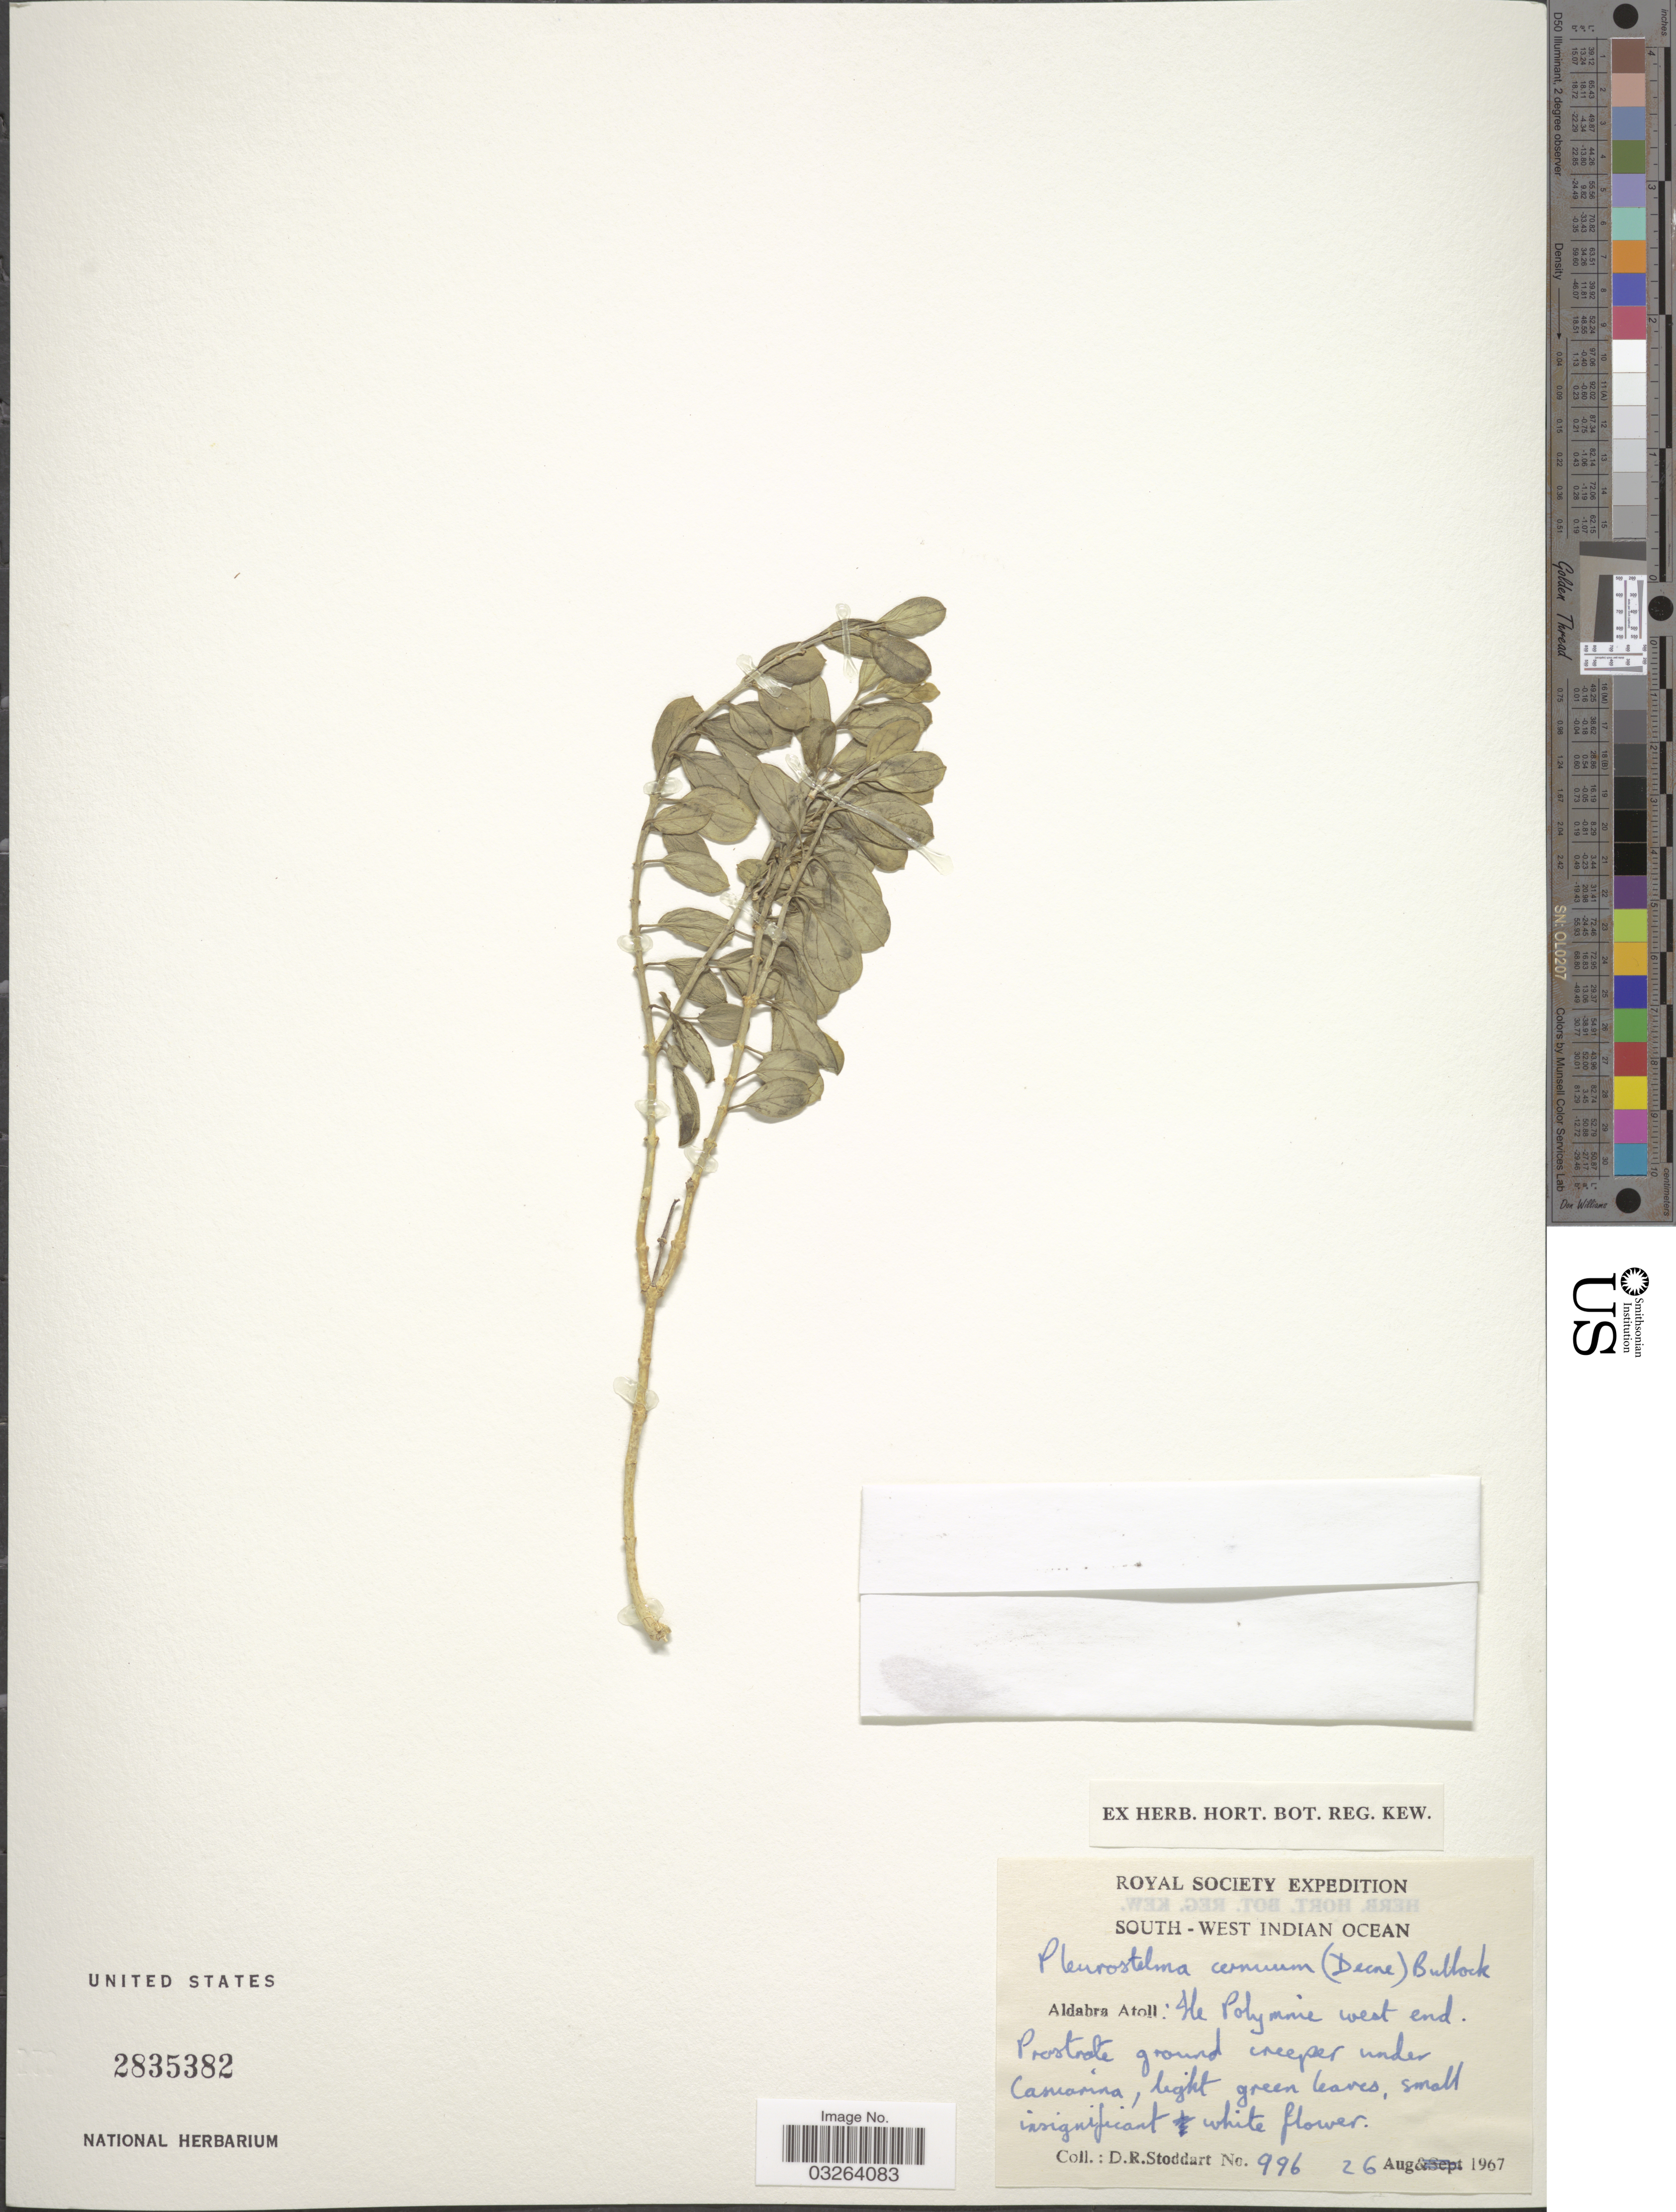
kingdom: Plantae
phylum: Tracheophyta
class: Magnoliopsida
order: Gentianales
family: Apocynaceae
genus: Pleurostelma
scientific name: Pleurostelma cernuum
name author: (Decne.) Bullock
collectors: D. R. Stoddart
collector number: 996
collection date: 1967-08-26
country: Seychelles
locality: South-West Indian Ocean. Aldabra Atoll: Ile Polymonie [interpreted] west end.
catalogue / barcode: US 2835382